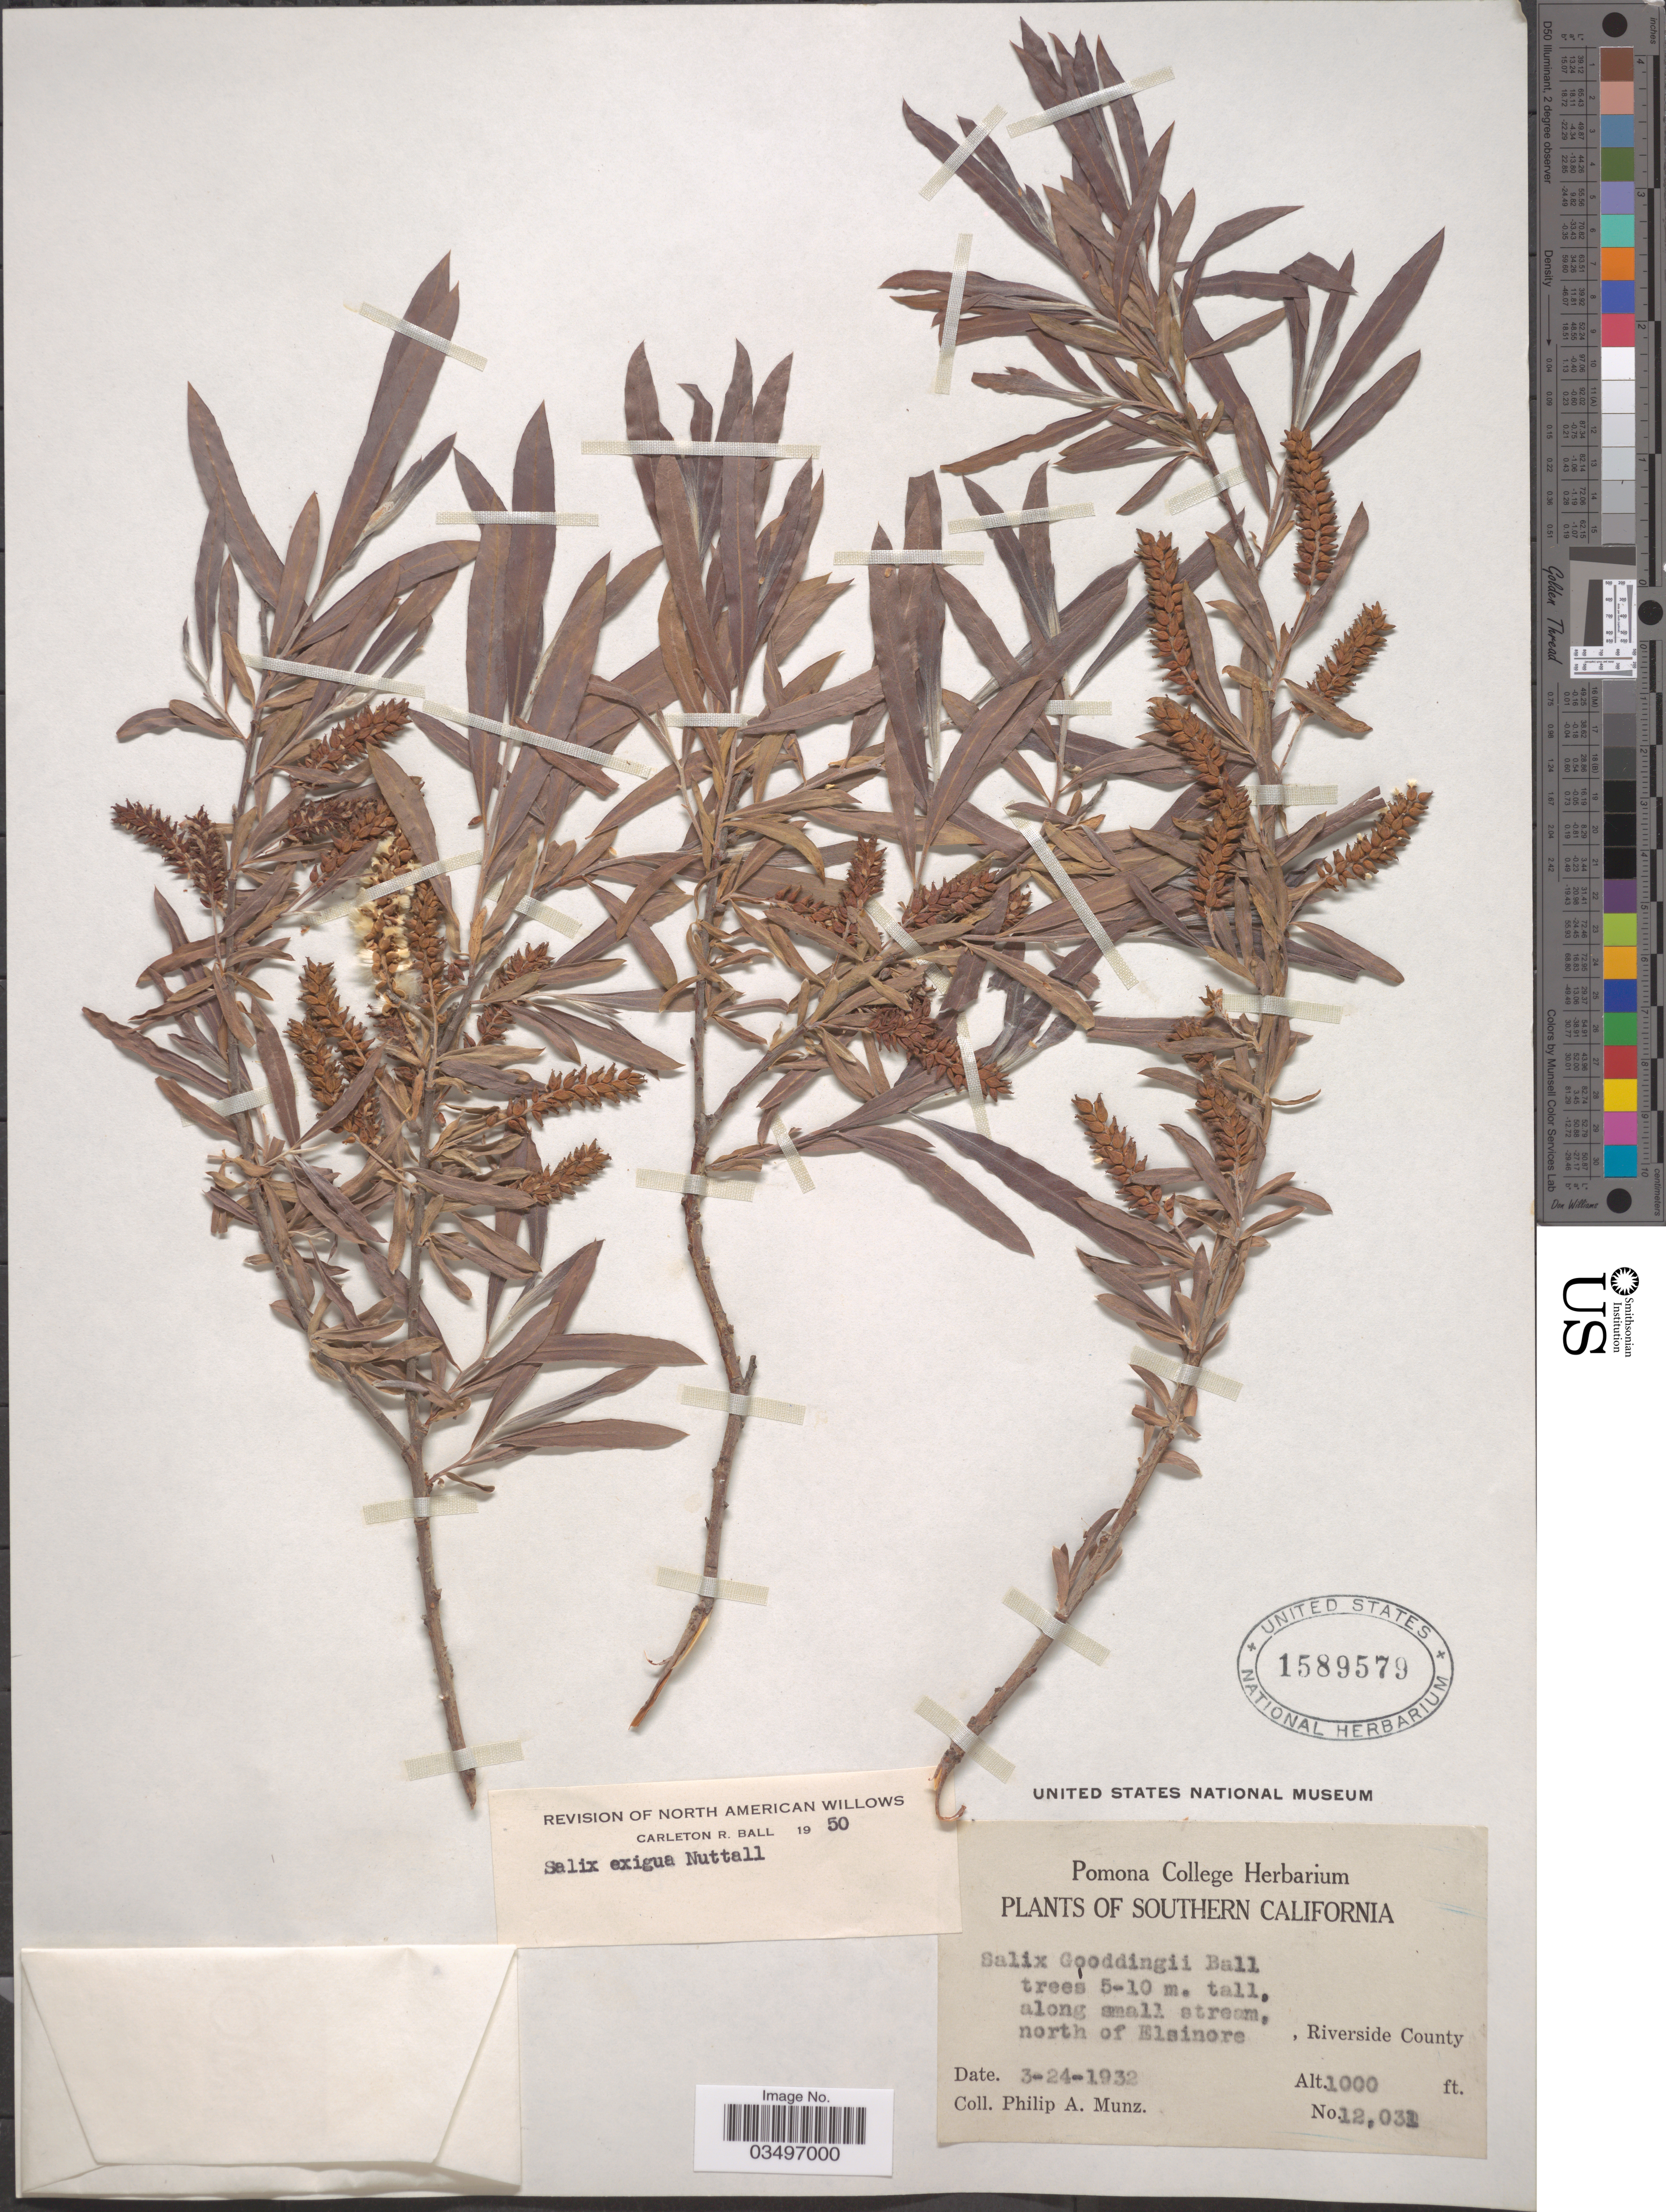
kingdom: Plantae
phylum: Tracheophyta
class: Magnoliopsida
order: Malpighiales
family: Salicaceae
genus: Salix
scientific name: Salix exigua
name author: Nutt.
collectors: P. A. Munz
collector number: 12031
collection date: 1932-03-24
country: United States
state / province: California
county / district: Riverside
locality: Southern California. North of Elsinore, Riverside County.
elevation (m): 305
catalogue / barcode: US 1589579